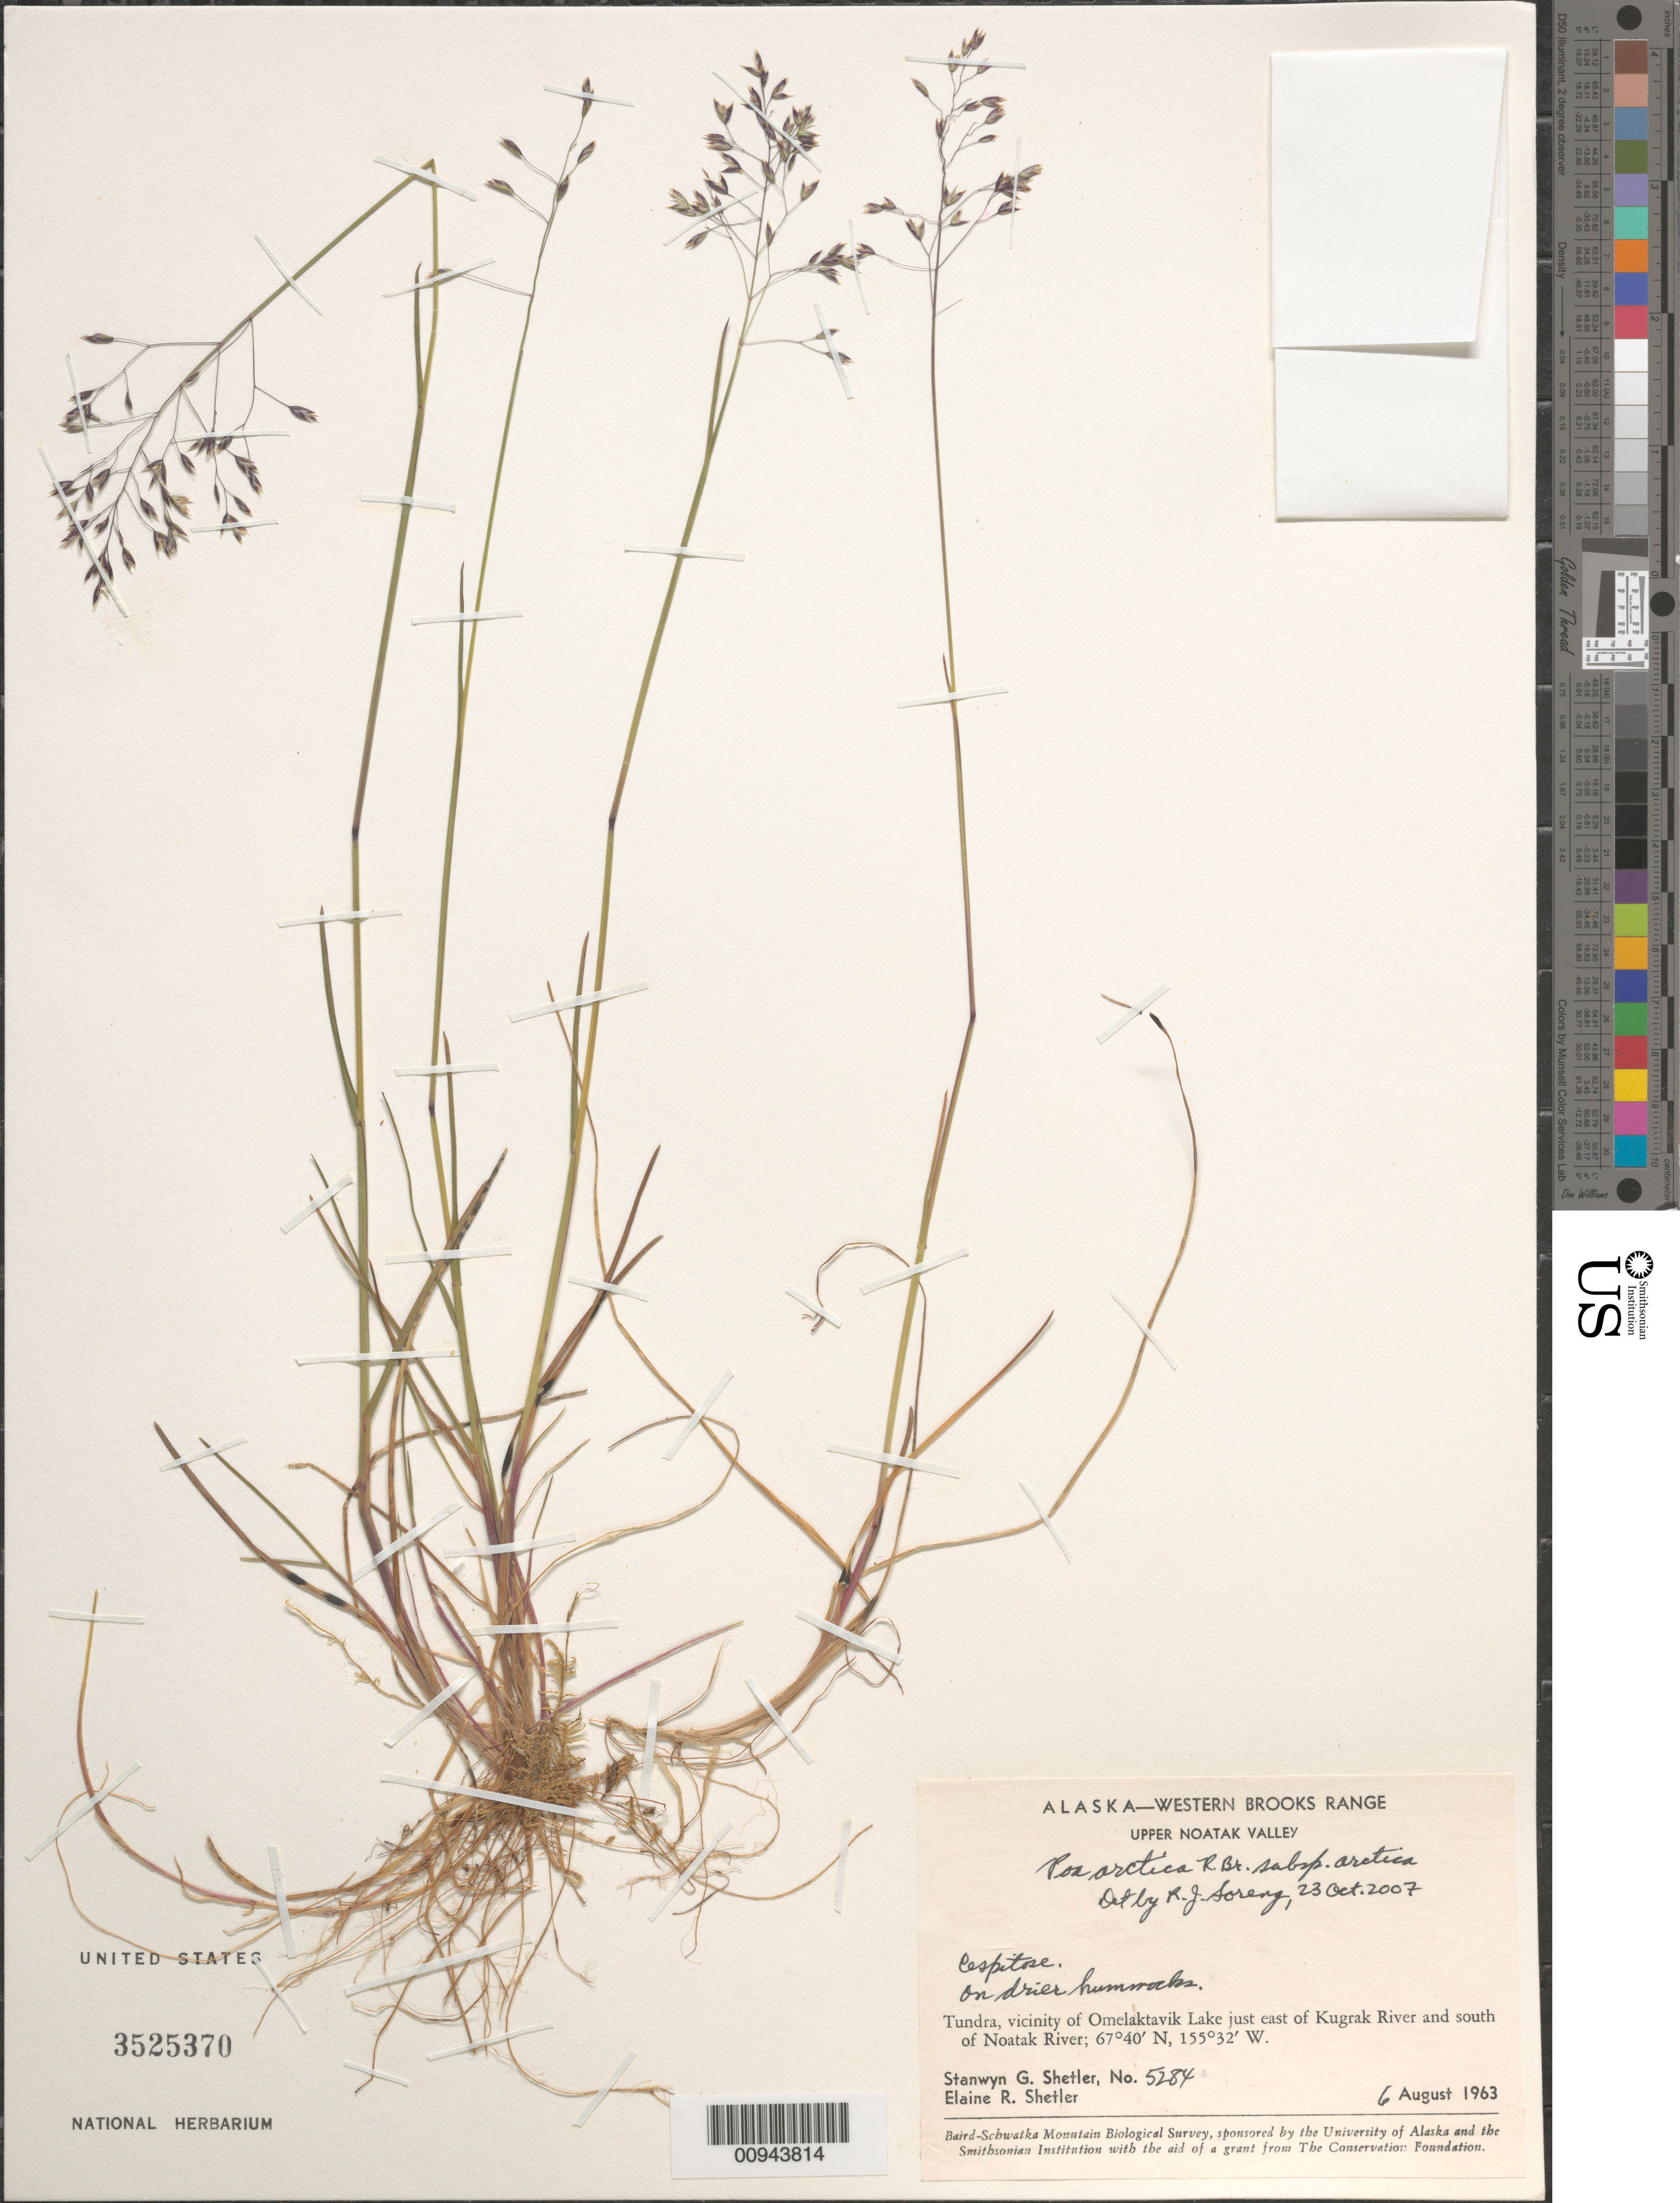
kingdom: Plantae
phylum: Tracheophyta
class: Liliopsida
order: Poales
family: Poaceae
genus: Poa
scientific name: Poa arctica subsp. arctica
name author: R. Br.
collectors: S. Shetler & E. R. Shetler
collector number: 5284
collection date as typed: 06 Aug 1963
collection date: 1963-08-06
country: United States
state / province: Alaska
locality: Vicinity of Omelaktavik Lake just east of Kugrak River and south of Noatak River. Western Brooks Range, Upper Noatak Valley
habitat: Tundra. On drier hummocks.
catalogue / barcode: US 3525370